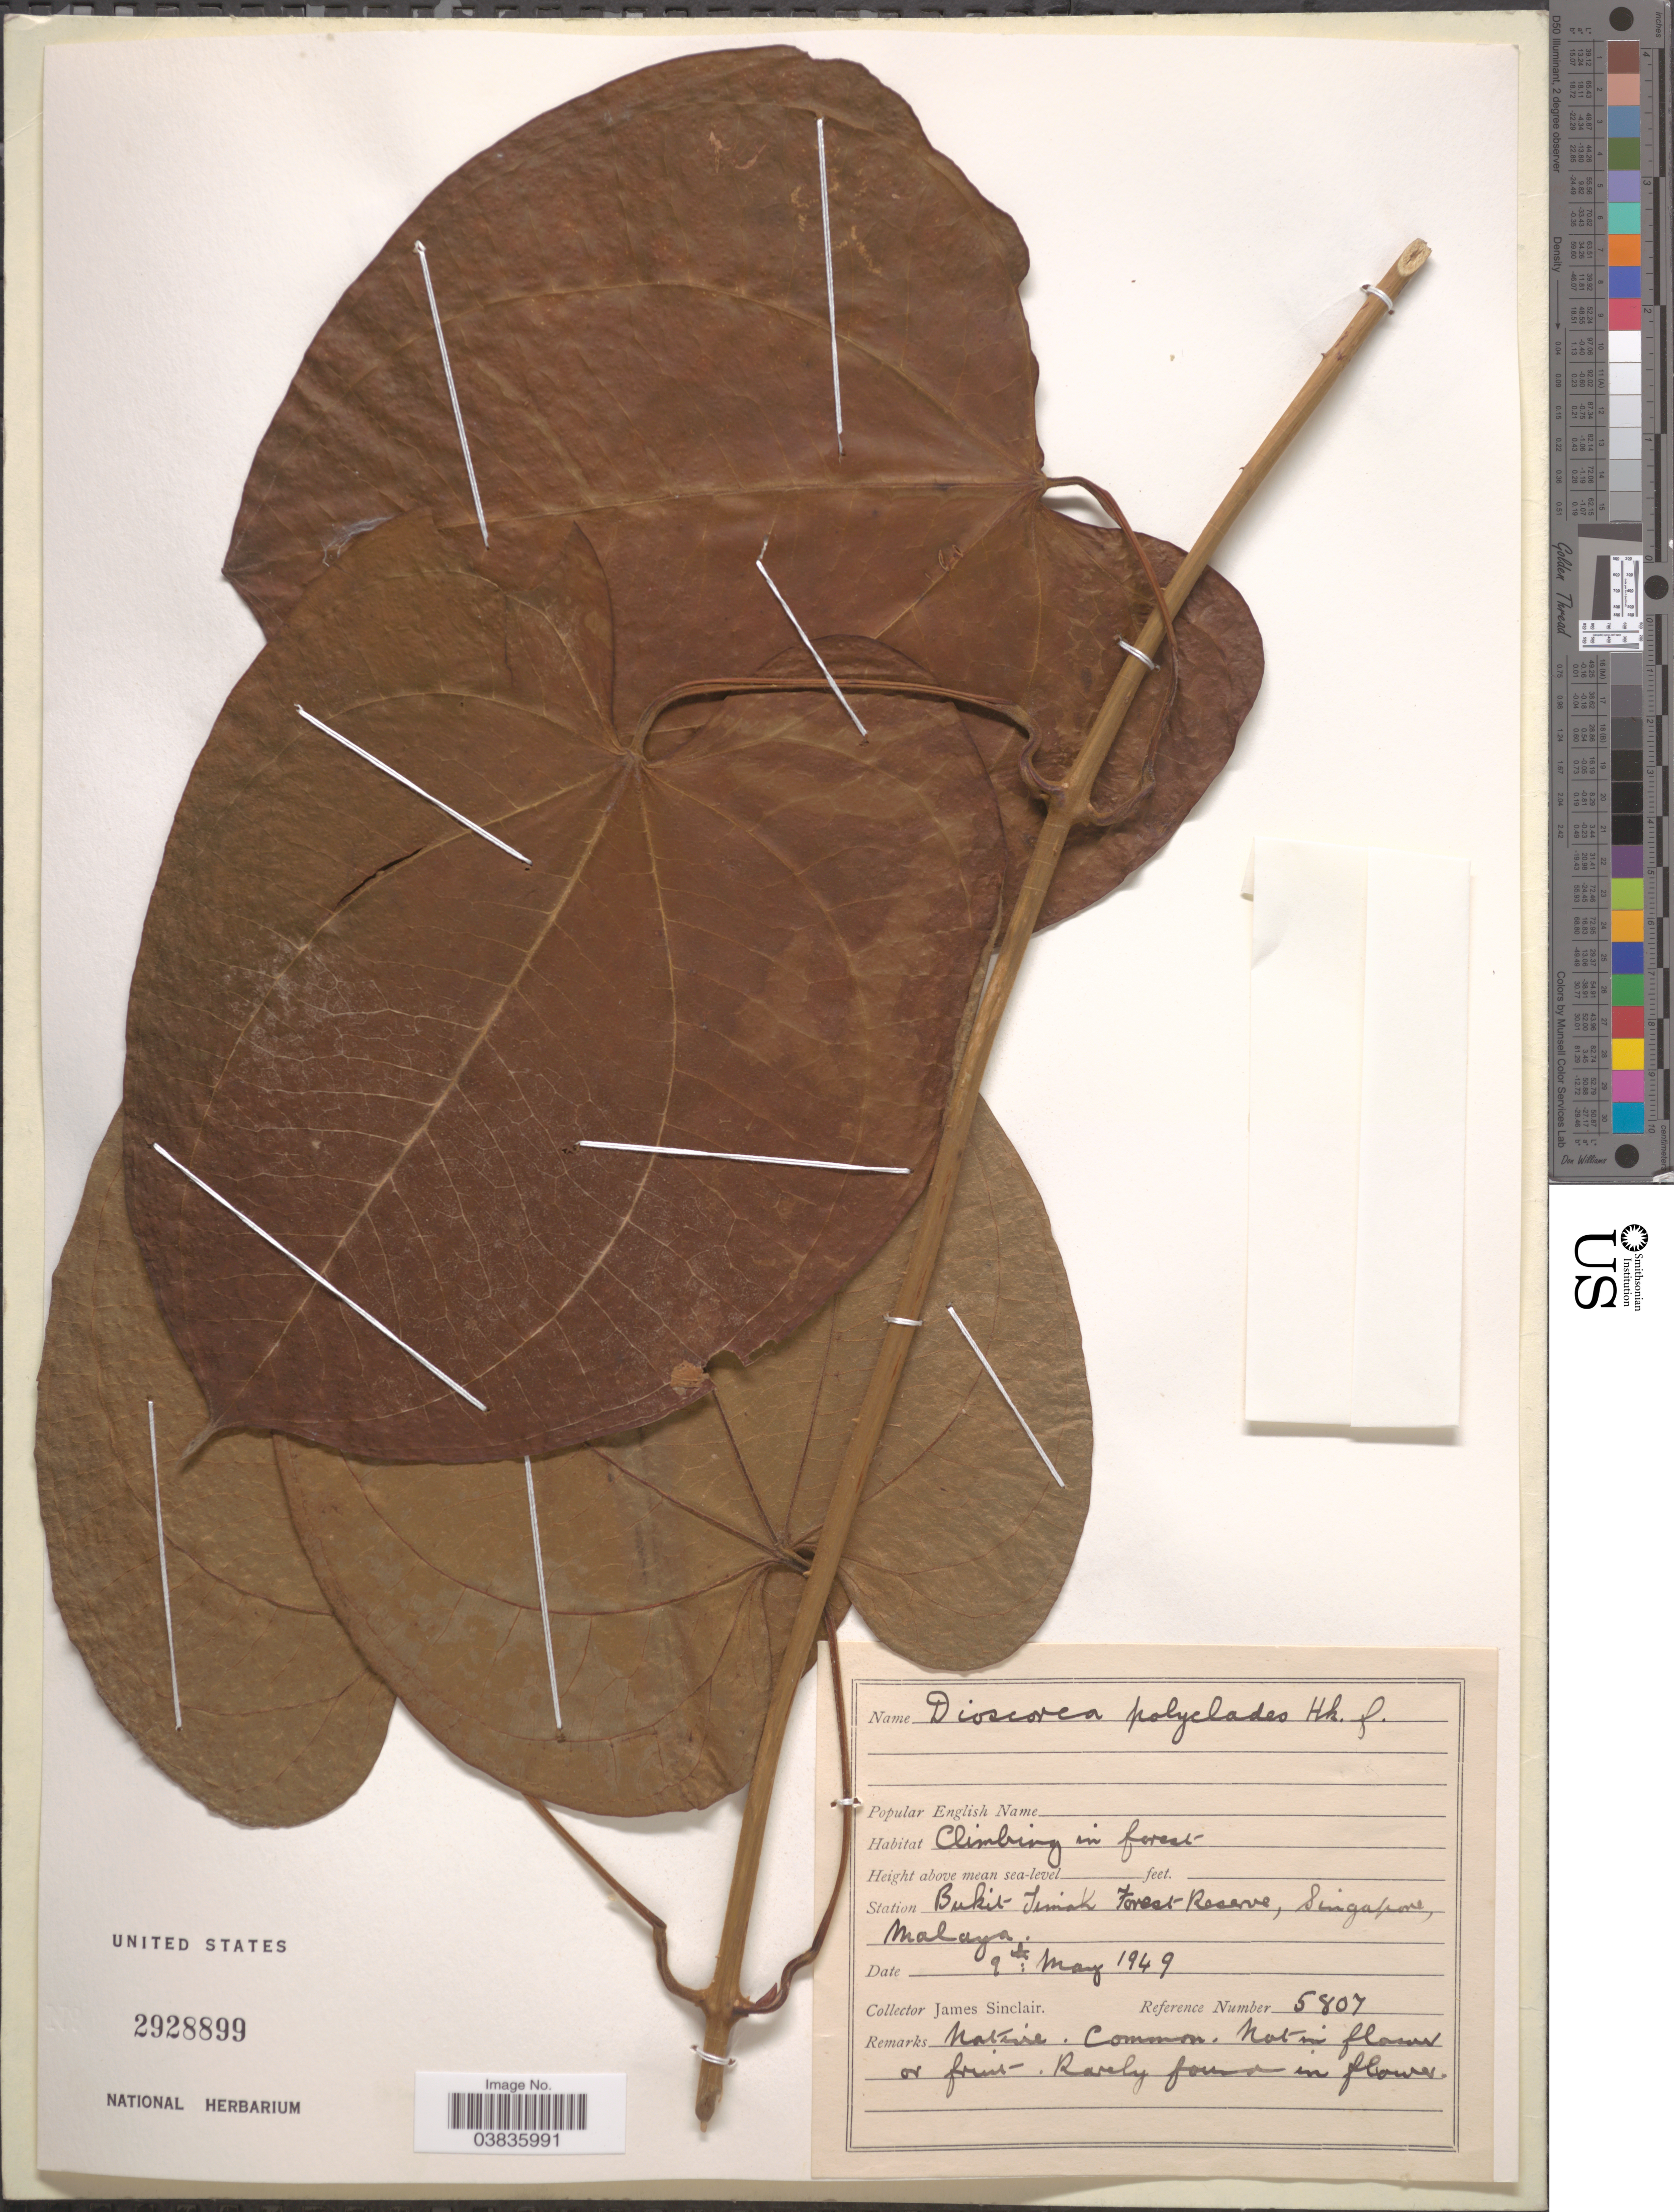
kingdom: Plantae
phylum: Tracheophyta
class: Liliopsida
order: Dioscoreales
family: Dioscoreaceae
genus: Dioscorea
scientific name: Dioscorea polyclados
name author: Hook. f.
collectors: J. Sinclair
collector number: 5807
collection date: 1949-05-09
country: Singapore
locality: Station Bukit Timah Forest Reserve, Singapore, Malaya.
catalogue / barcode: US 2928899